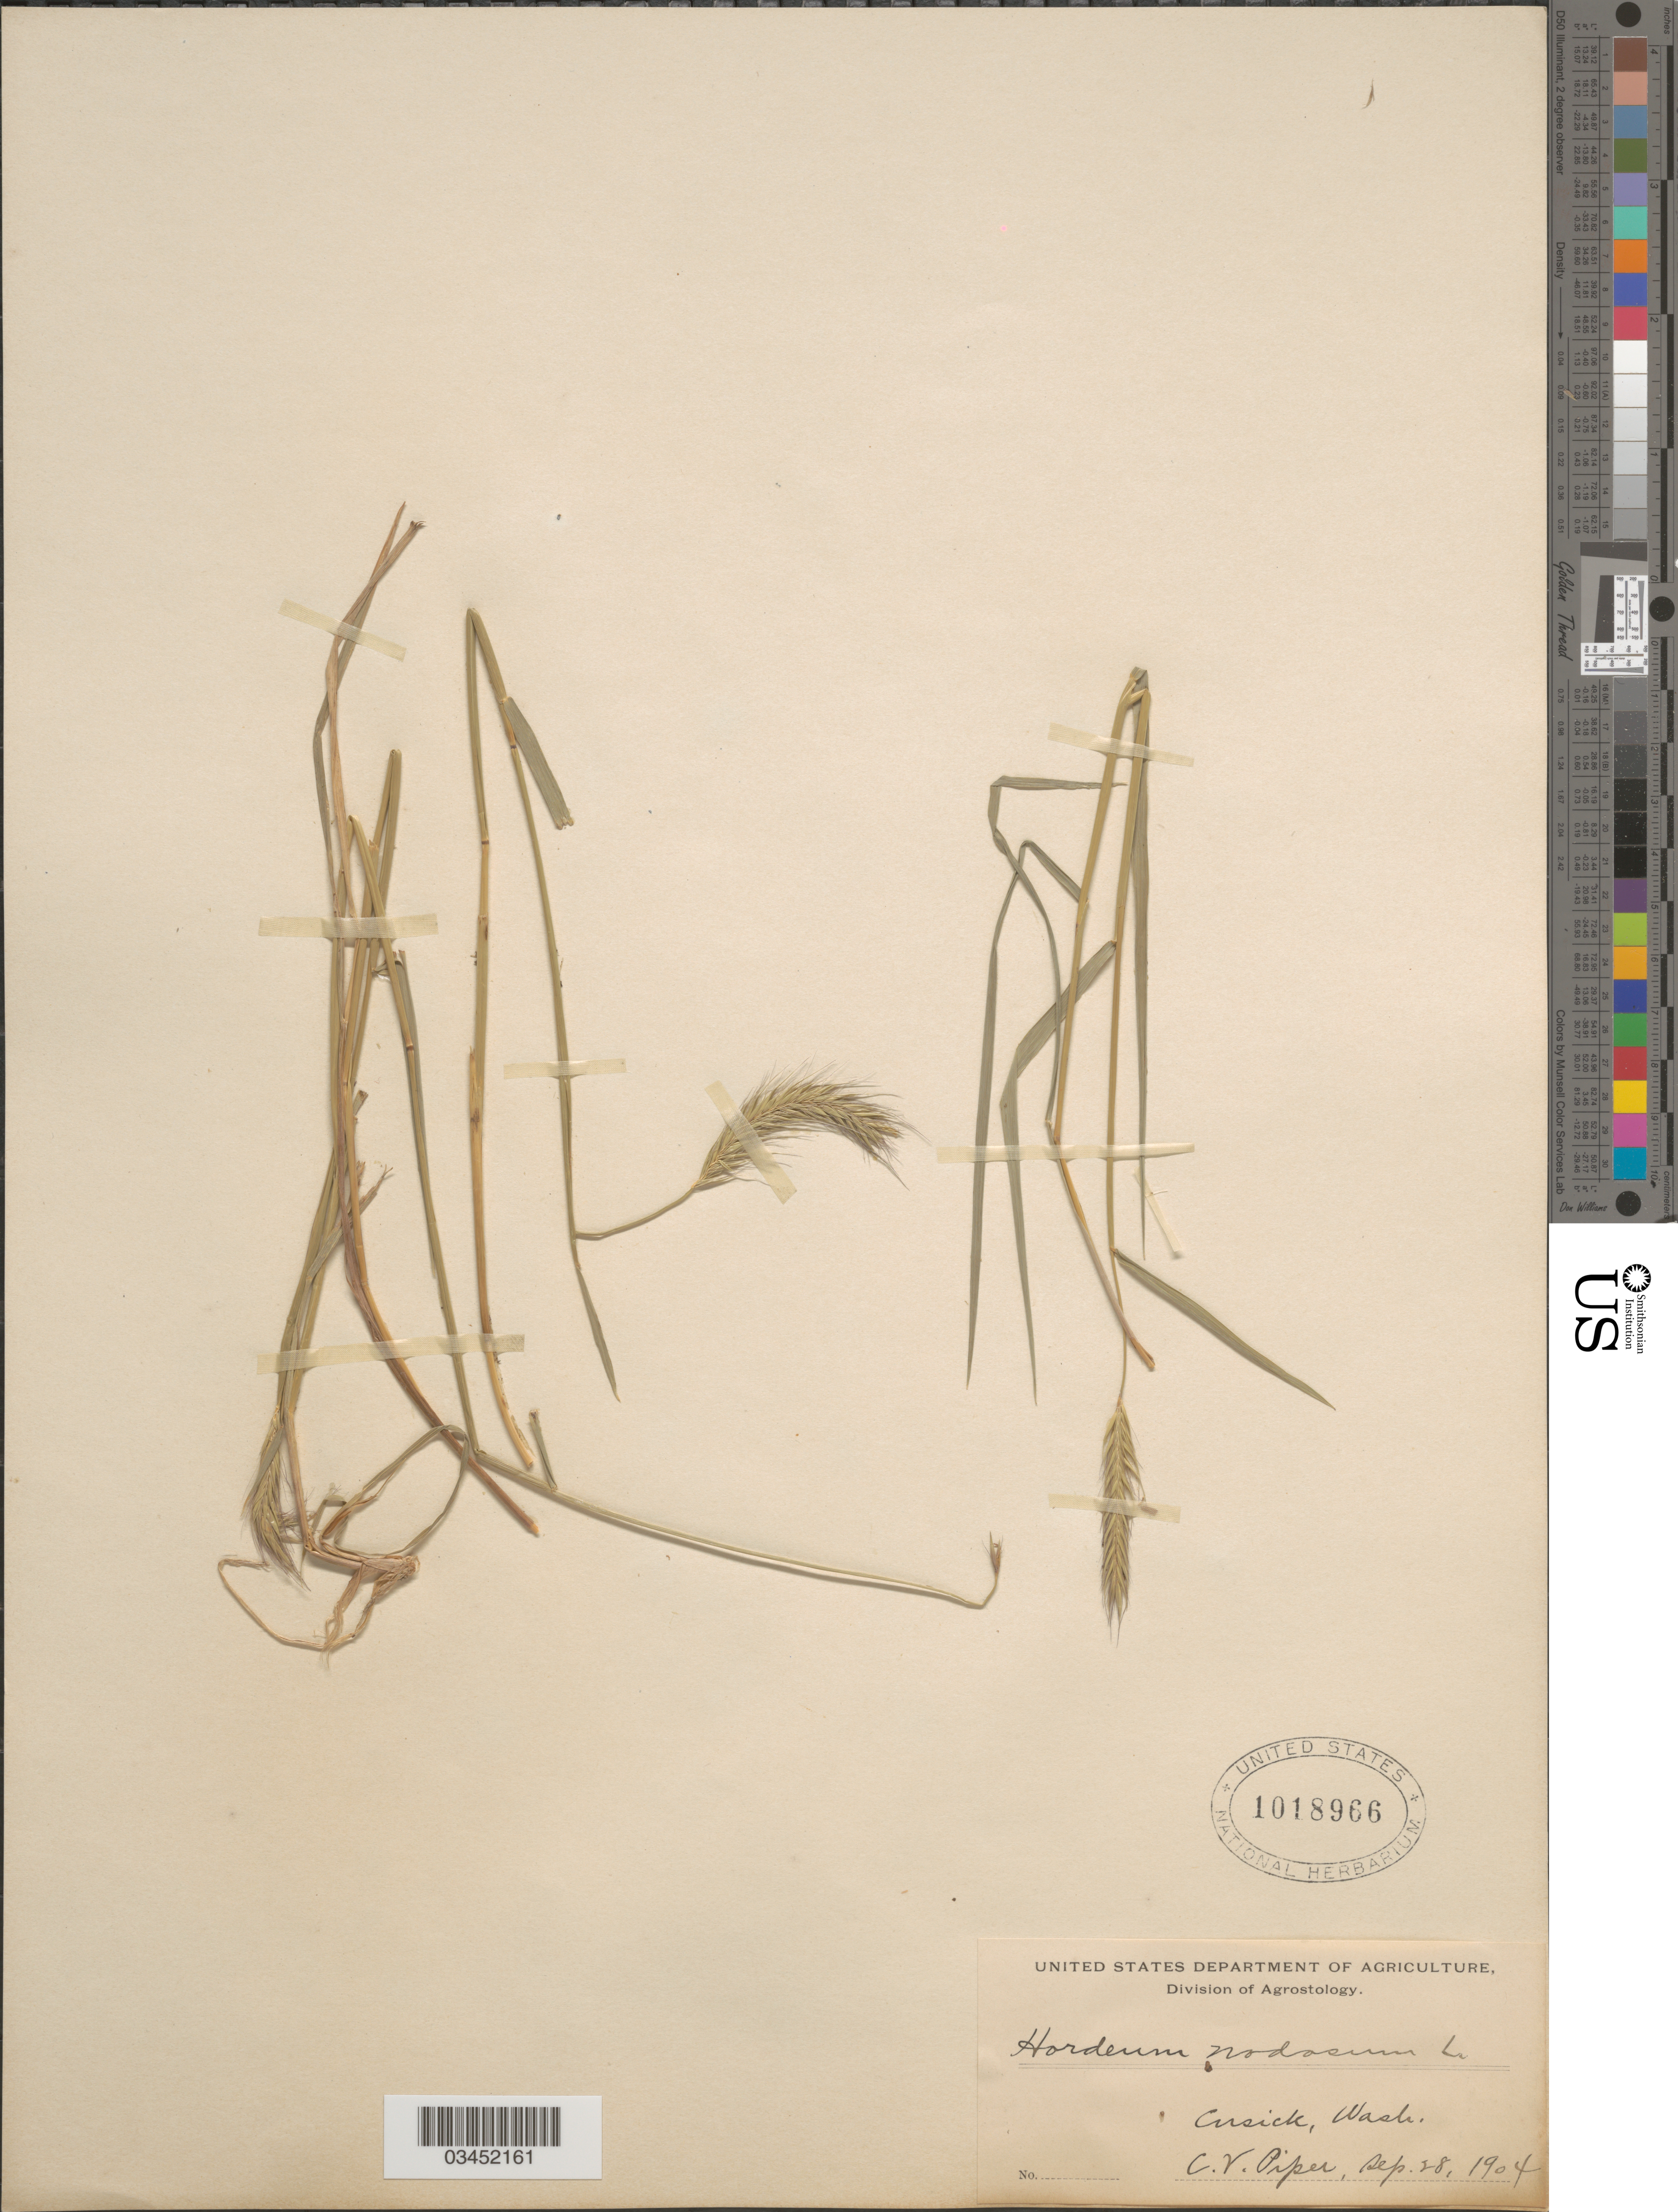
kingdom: Plantae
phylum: Tracheophyta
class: Liliopsida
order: Poales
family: Poaceae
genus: Hordeum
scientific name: Hordeum brachyantherum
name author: Nevski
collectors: C. V. Piper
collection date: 1904-09-28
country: United States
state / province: Washington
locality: Cusick.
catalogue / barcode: US 1018966